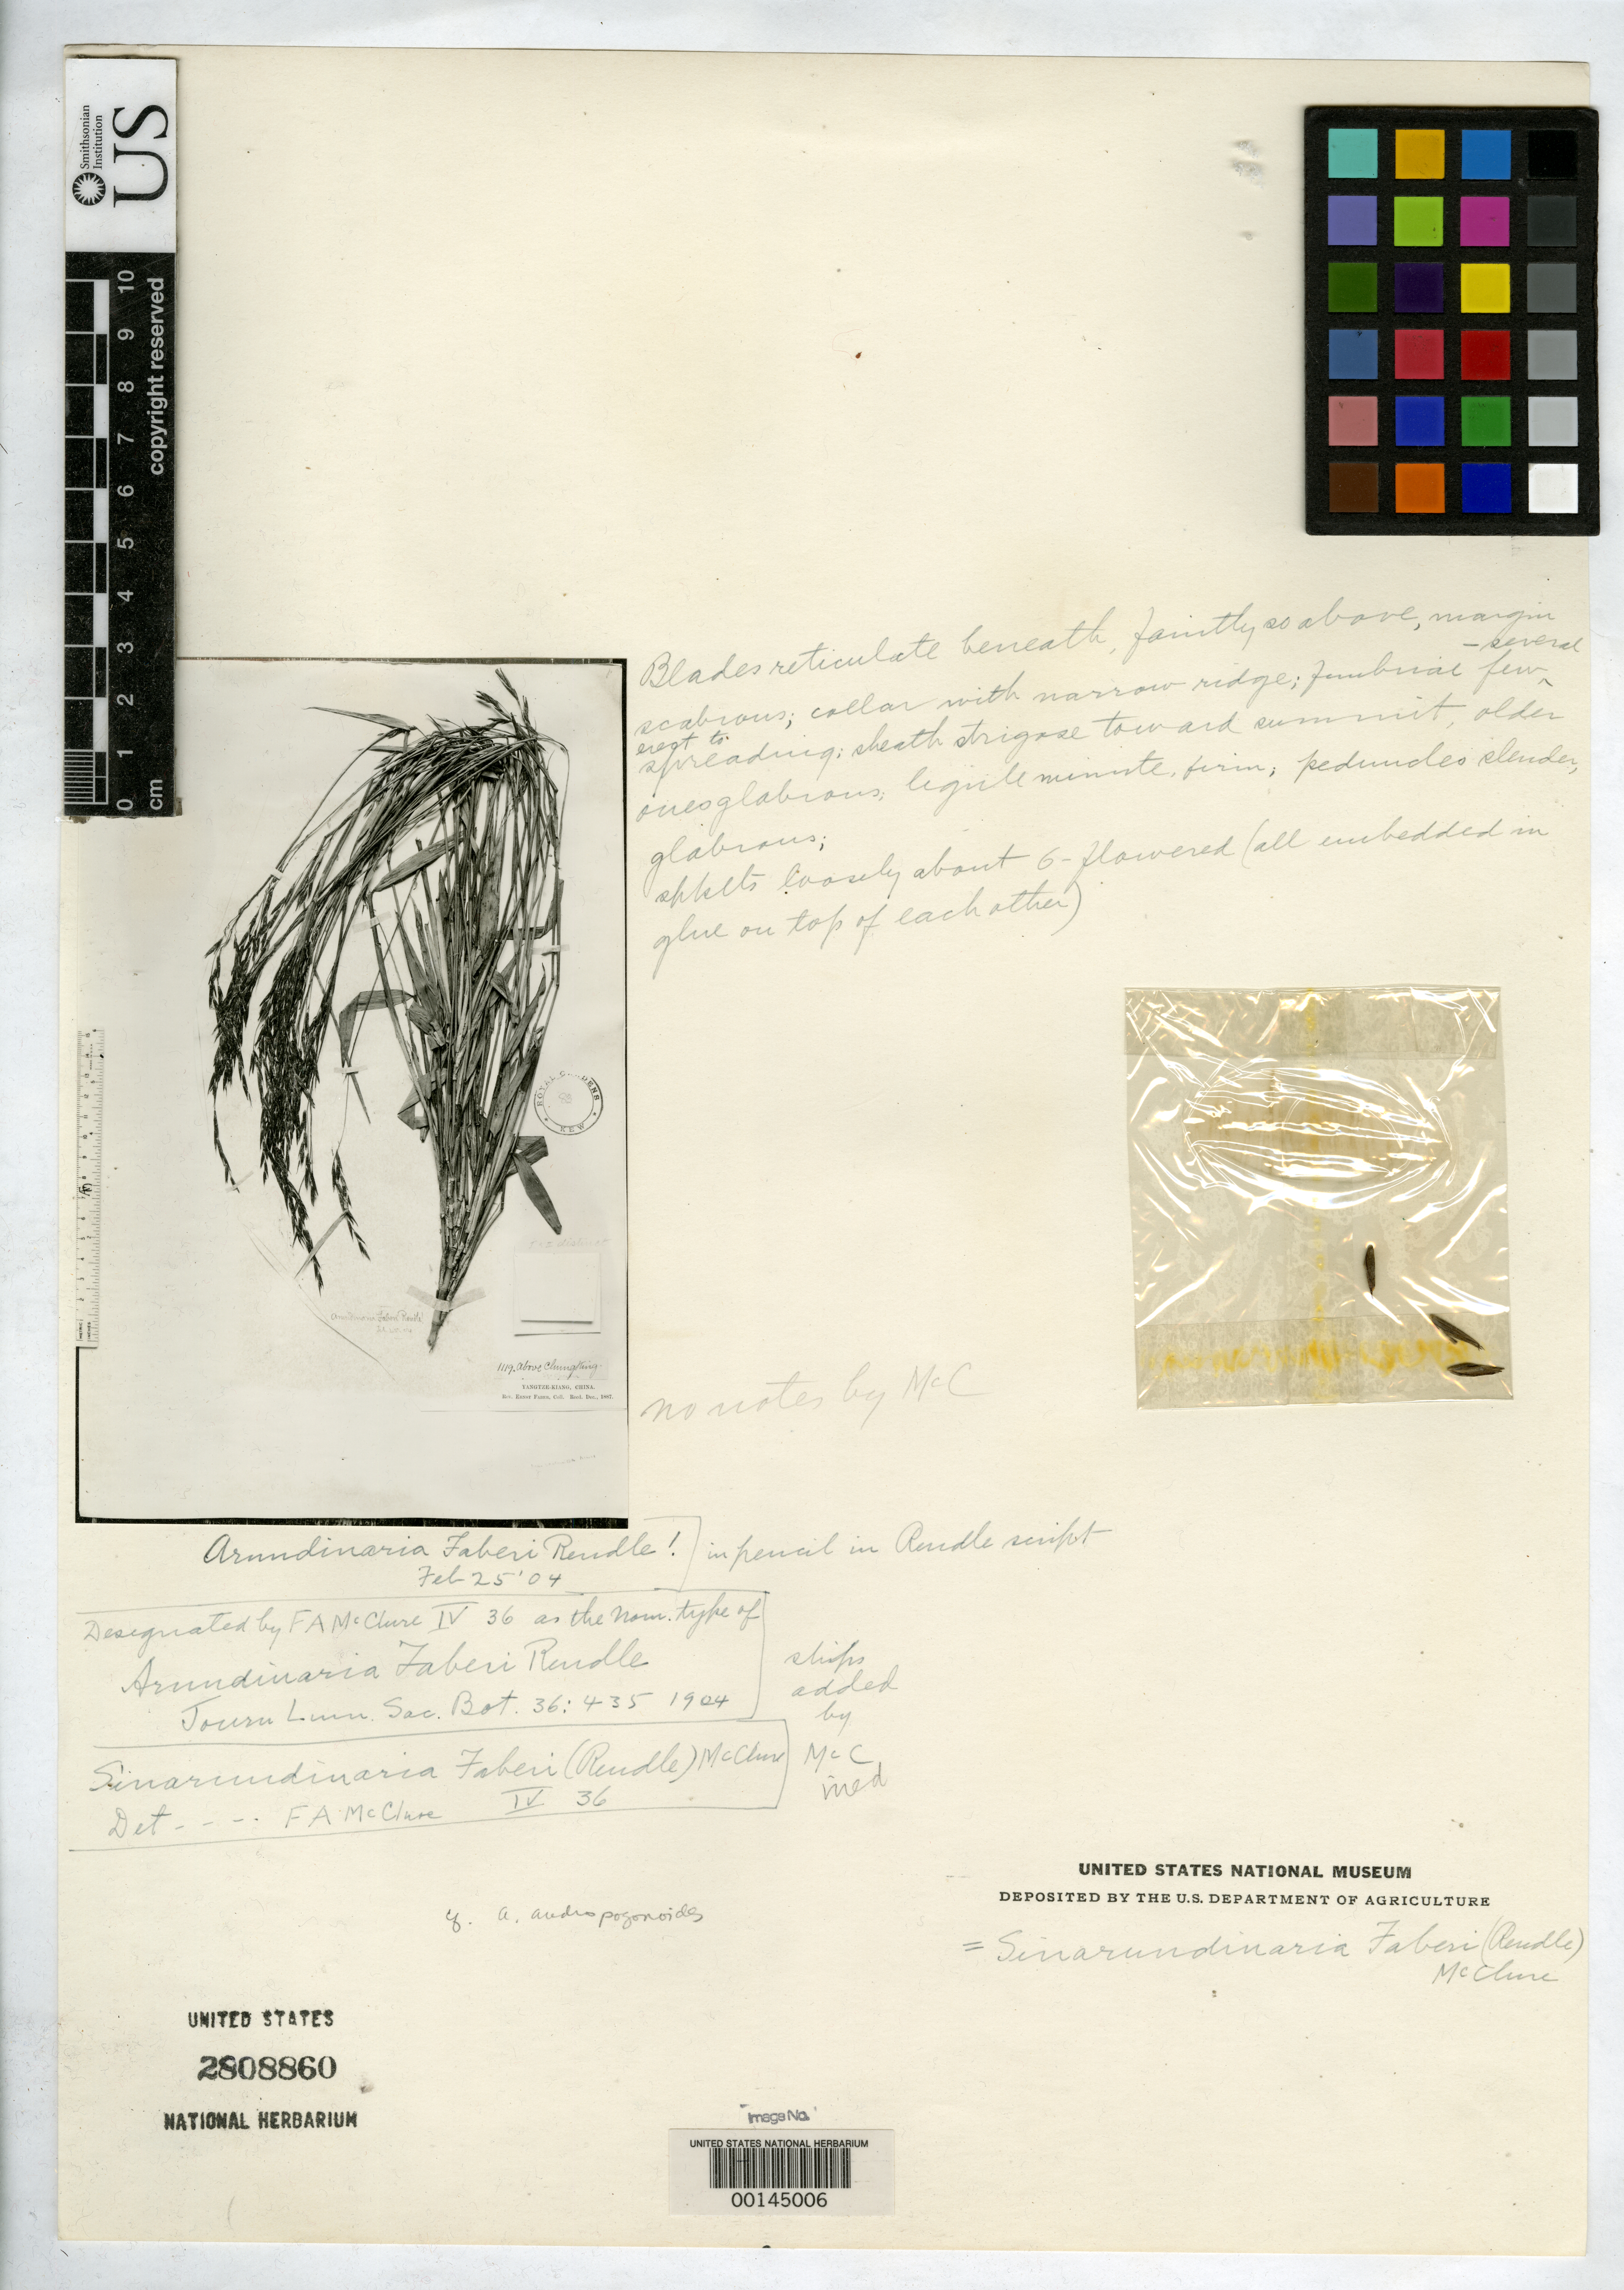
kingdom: Plantae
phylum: Tracheophyta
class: Liliopsida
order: Poales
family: Poaceae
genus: Arundinaria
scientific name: Arundinaria faberi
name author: Rendle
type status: Type Material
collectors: E. Faber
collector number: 1119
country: China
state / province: Sichuan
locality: Above Chingking, Yangtzekiang.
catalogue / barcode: US 2808860